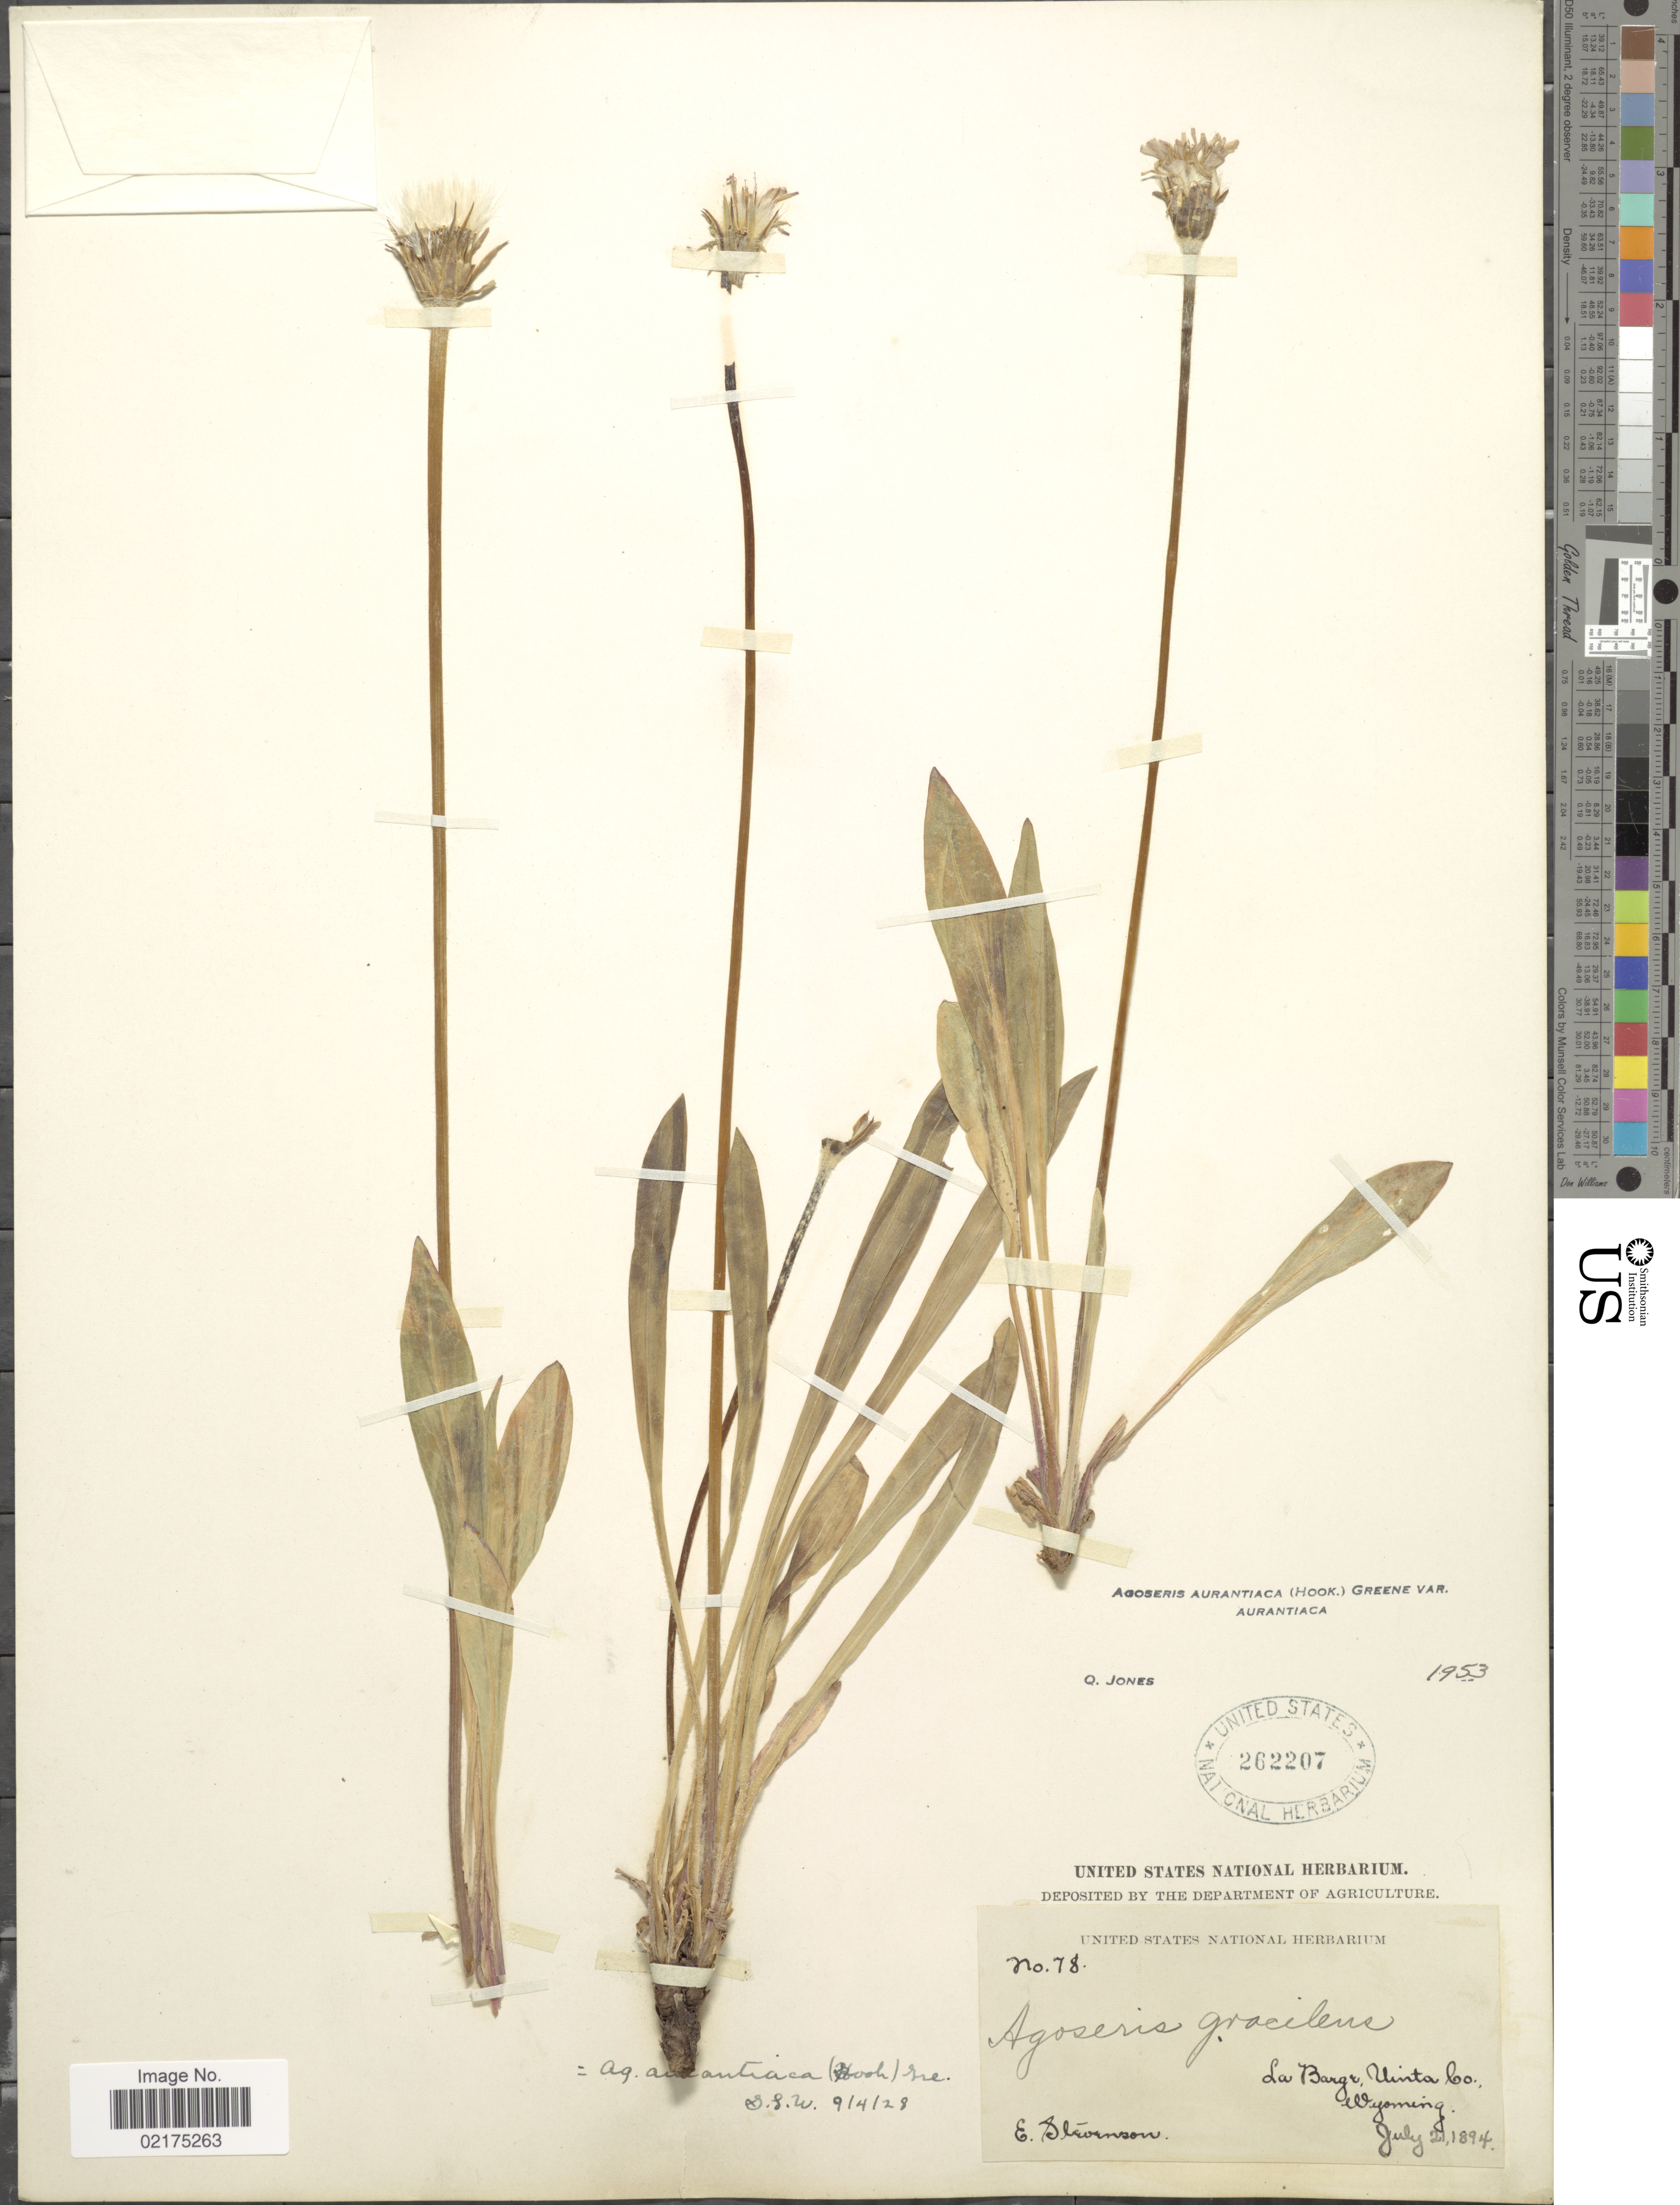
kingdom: Plantae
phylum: Tracheophyta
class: Magnoliopsida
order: Asterales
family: Asteraceae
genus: Agoseris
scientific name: Agoseris aurantiaca var. aurantiaca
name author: (Hook.) Greene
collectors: E. Stevenson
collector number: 78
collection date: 1894-07-21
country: United States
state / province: Wyoming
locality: La Barge, Uinta Co.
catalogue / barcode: US 262207